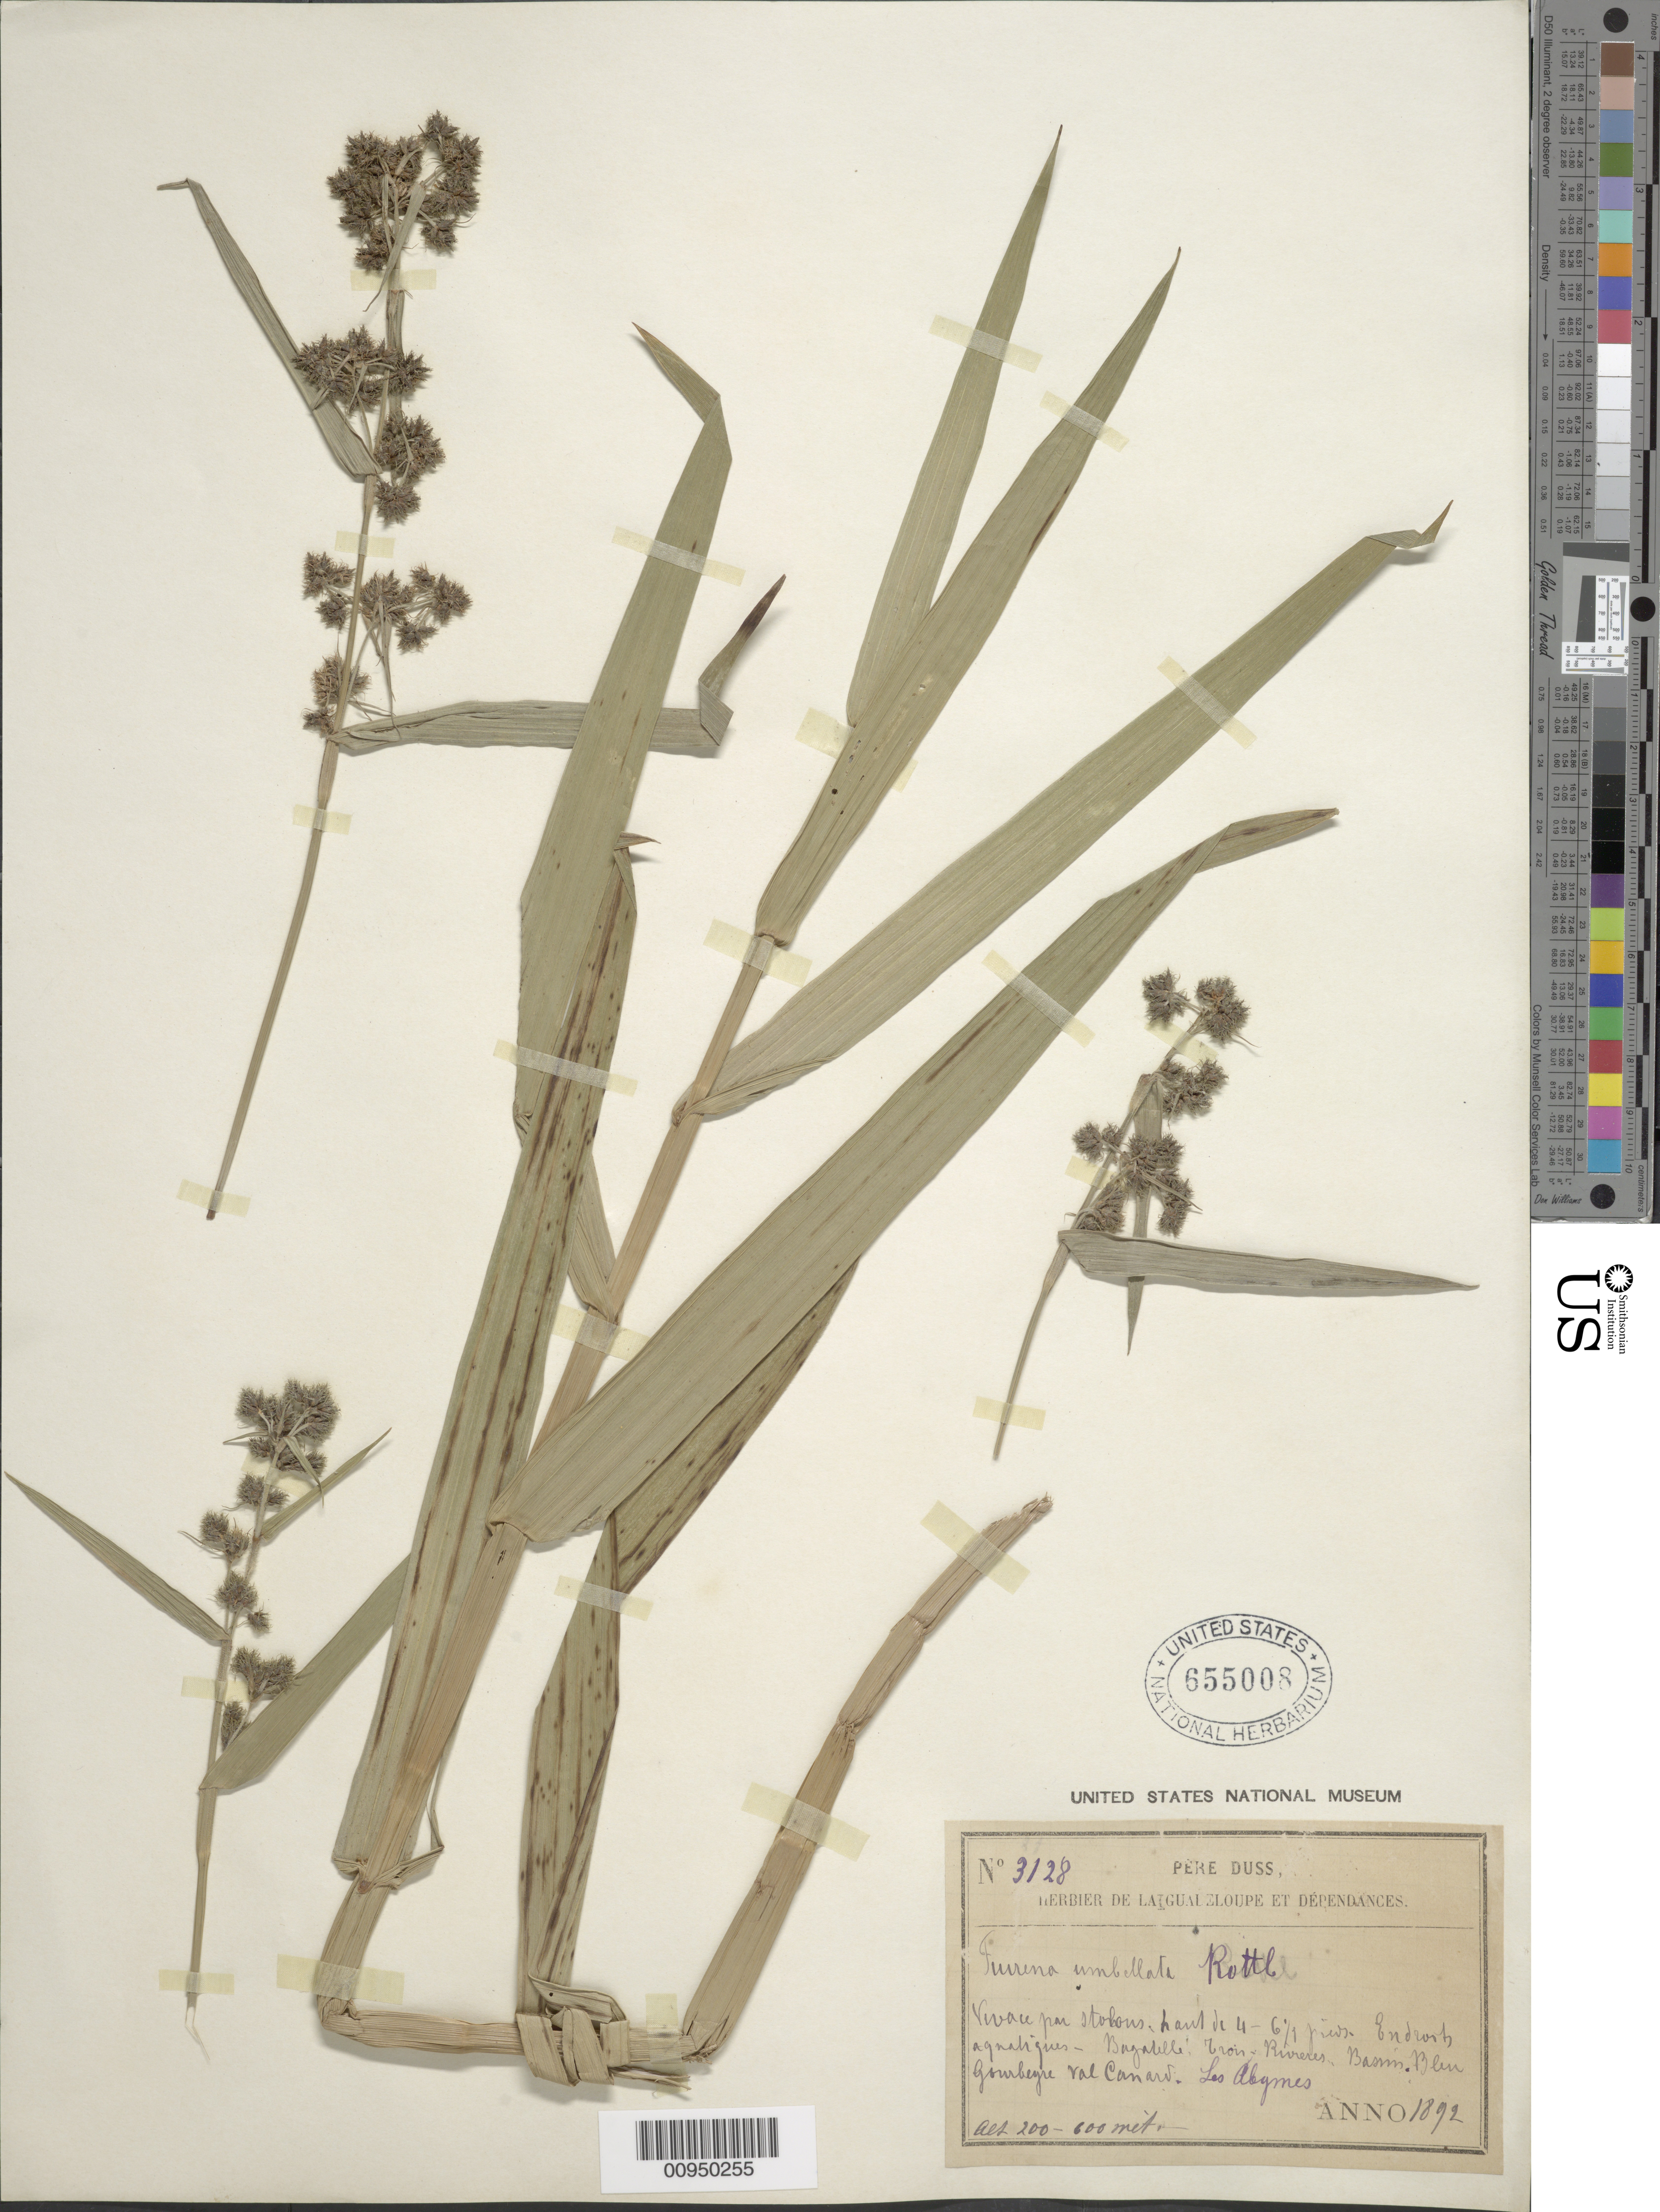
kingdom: Plantae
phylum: Tracheophyta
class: Liliopsida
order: Poales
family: Cyperaceae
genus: Fuirena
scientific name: Fuirena umbellata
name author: Rottb.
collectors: Père Duss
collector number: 3128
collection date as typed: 1892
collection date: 1892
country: Guadeloupe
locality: "bagabell, Trois Riviere, Bassin Bleu, Gourbeyre val Canard, Les Abyones"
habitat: "endroits agaliques"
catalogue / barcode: US 655008